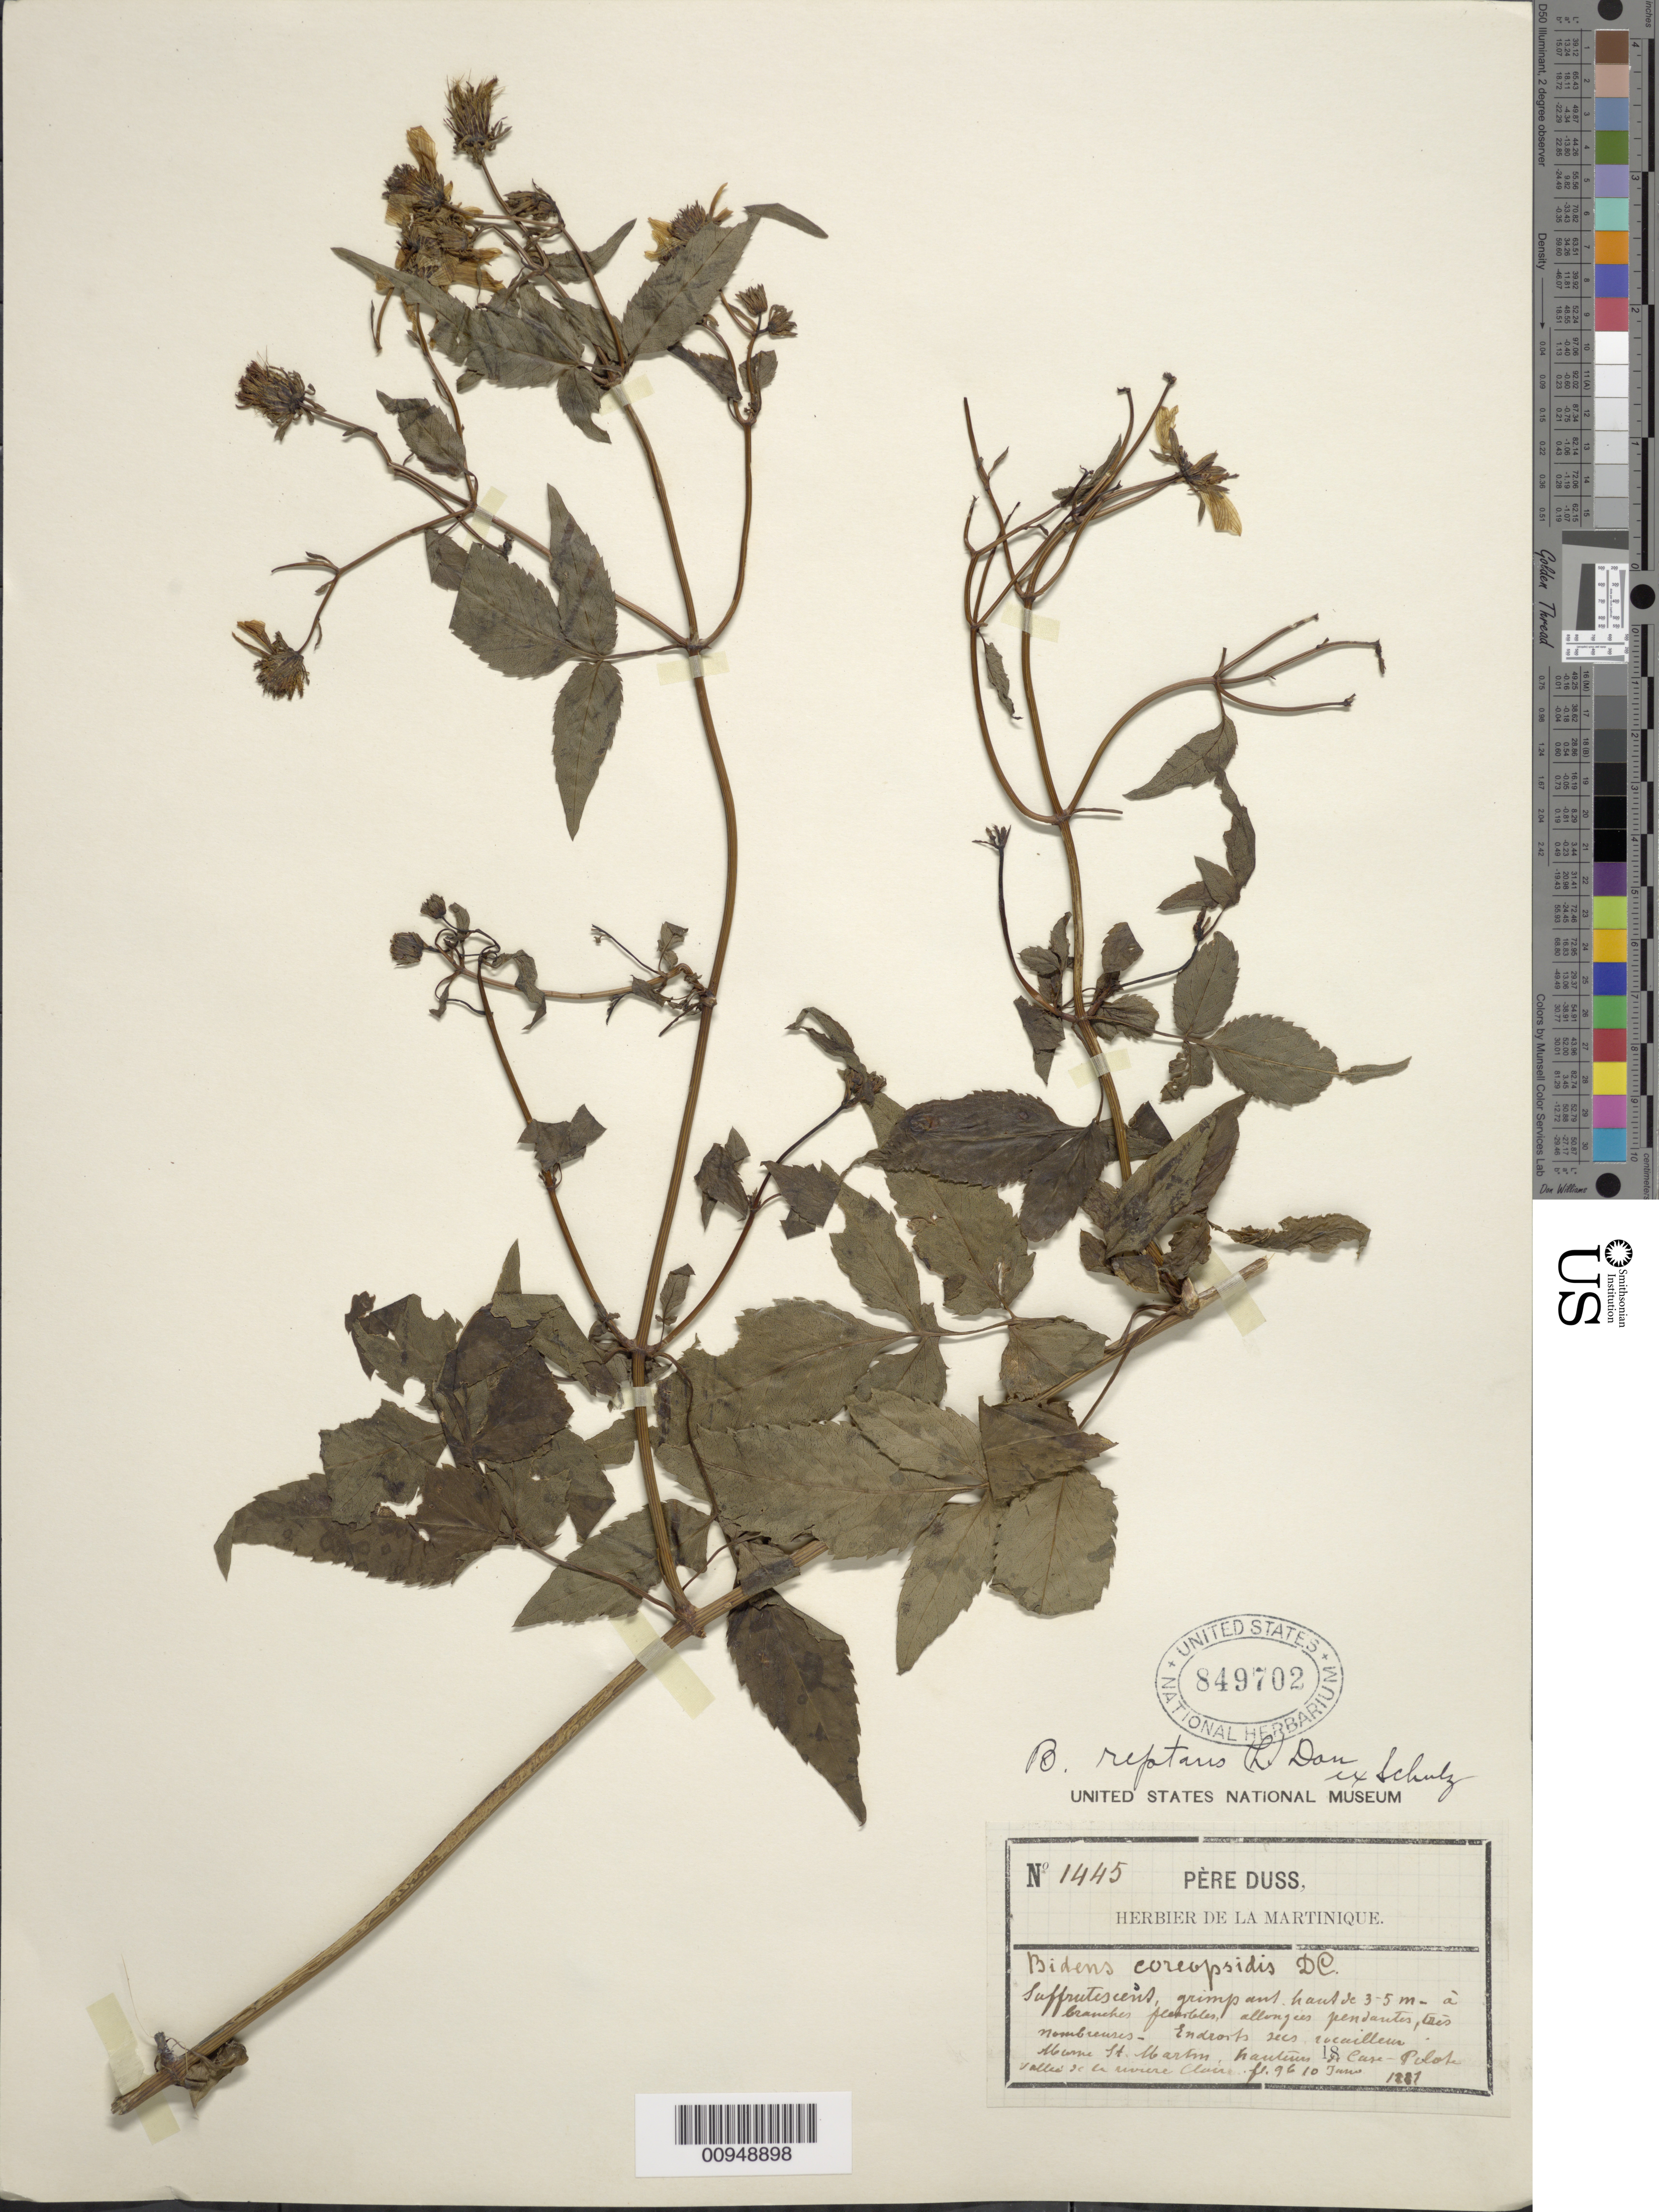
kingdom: Plantae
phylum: Tracheophyta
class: Magnoliopsida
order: Asterales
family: Asteraceae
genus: Bidens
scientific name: Bidens reptans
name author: (L.) G. Don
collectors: Père Duss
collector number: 1445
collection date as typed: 1887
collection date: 1887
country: Martinique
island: Martinique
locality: Endroits sec sucuilleur Morne St. Martin, hauteres Case Polok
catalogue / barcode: US 849702